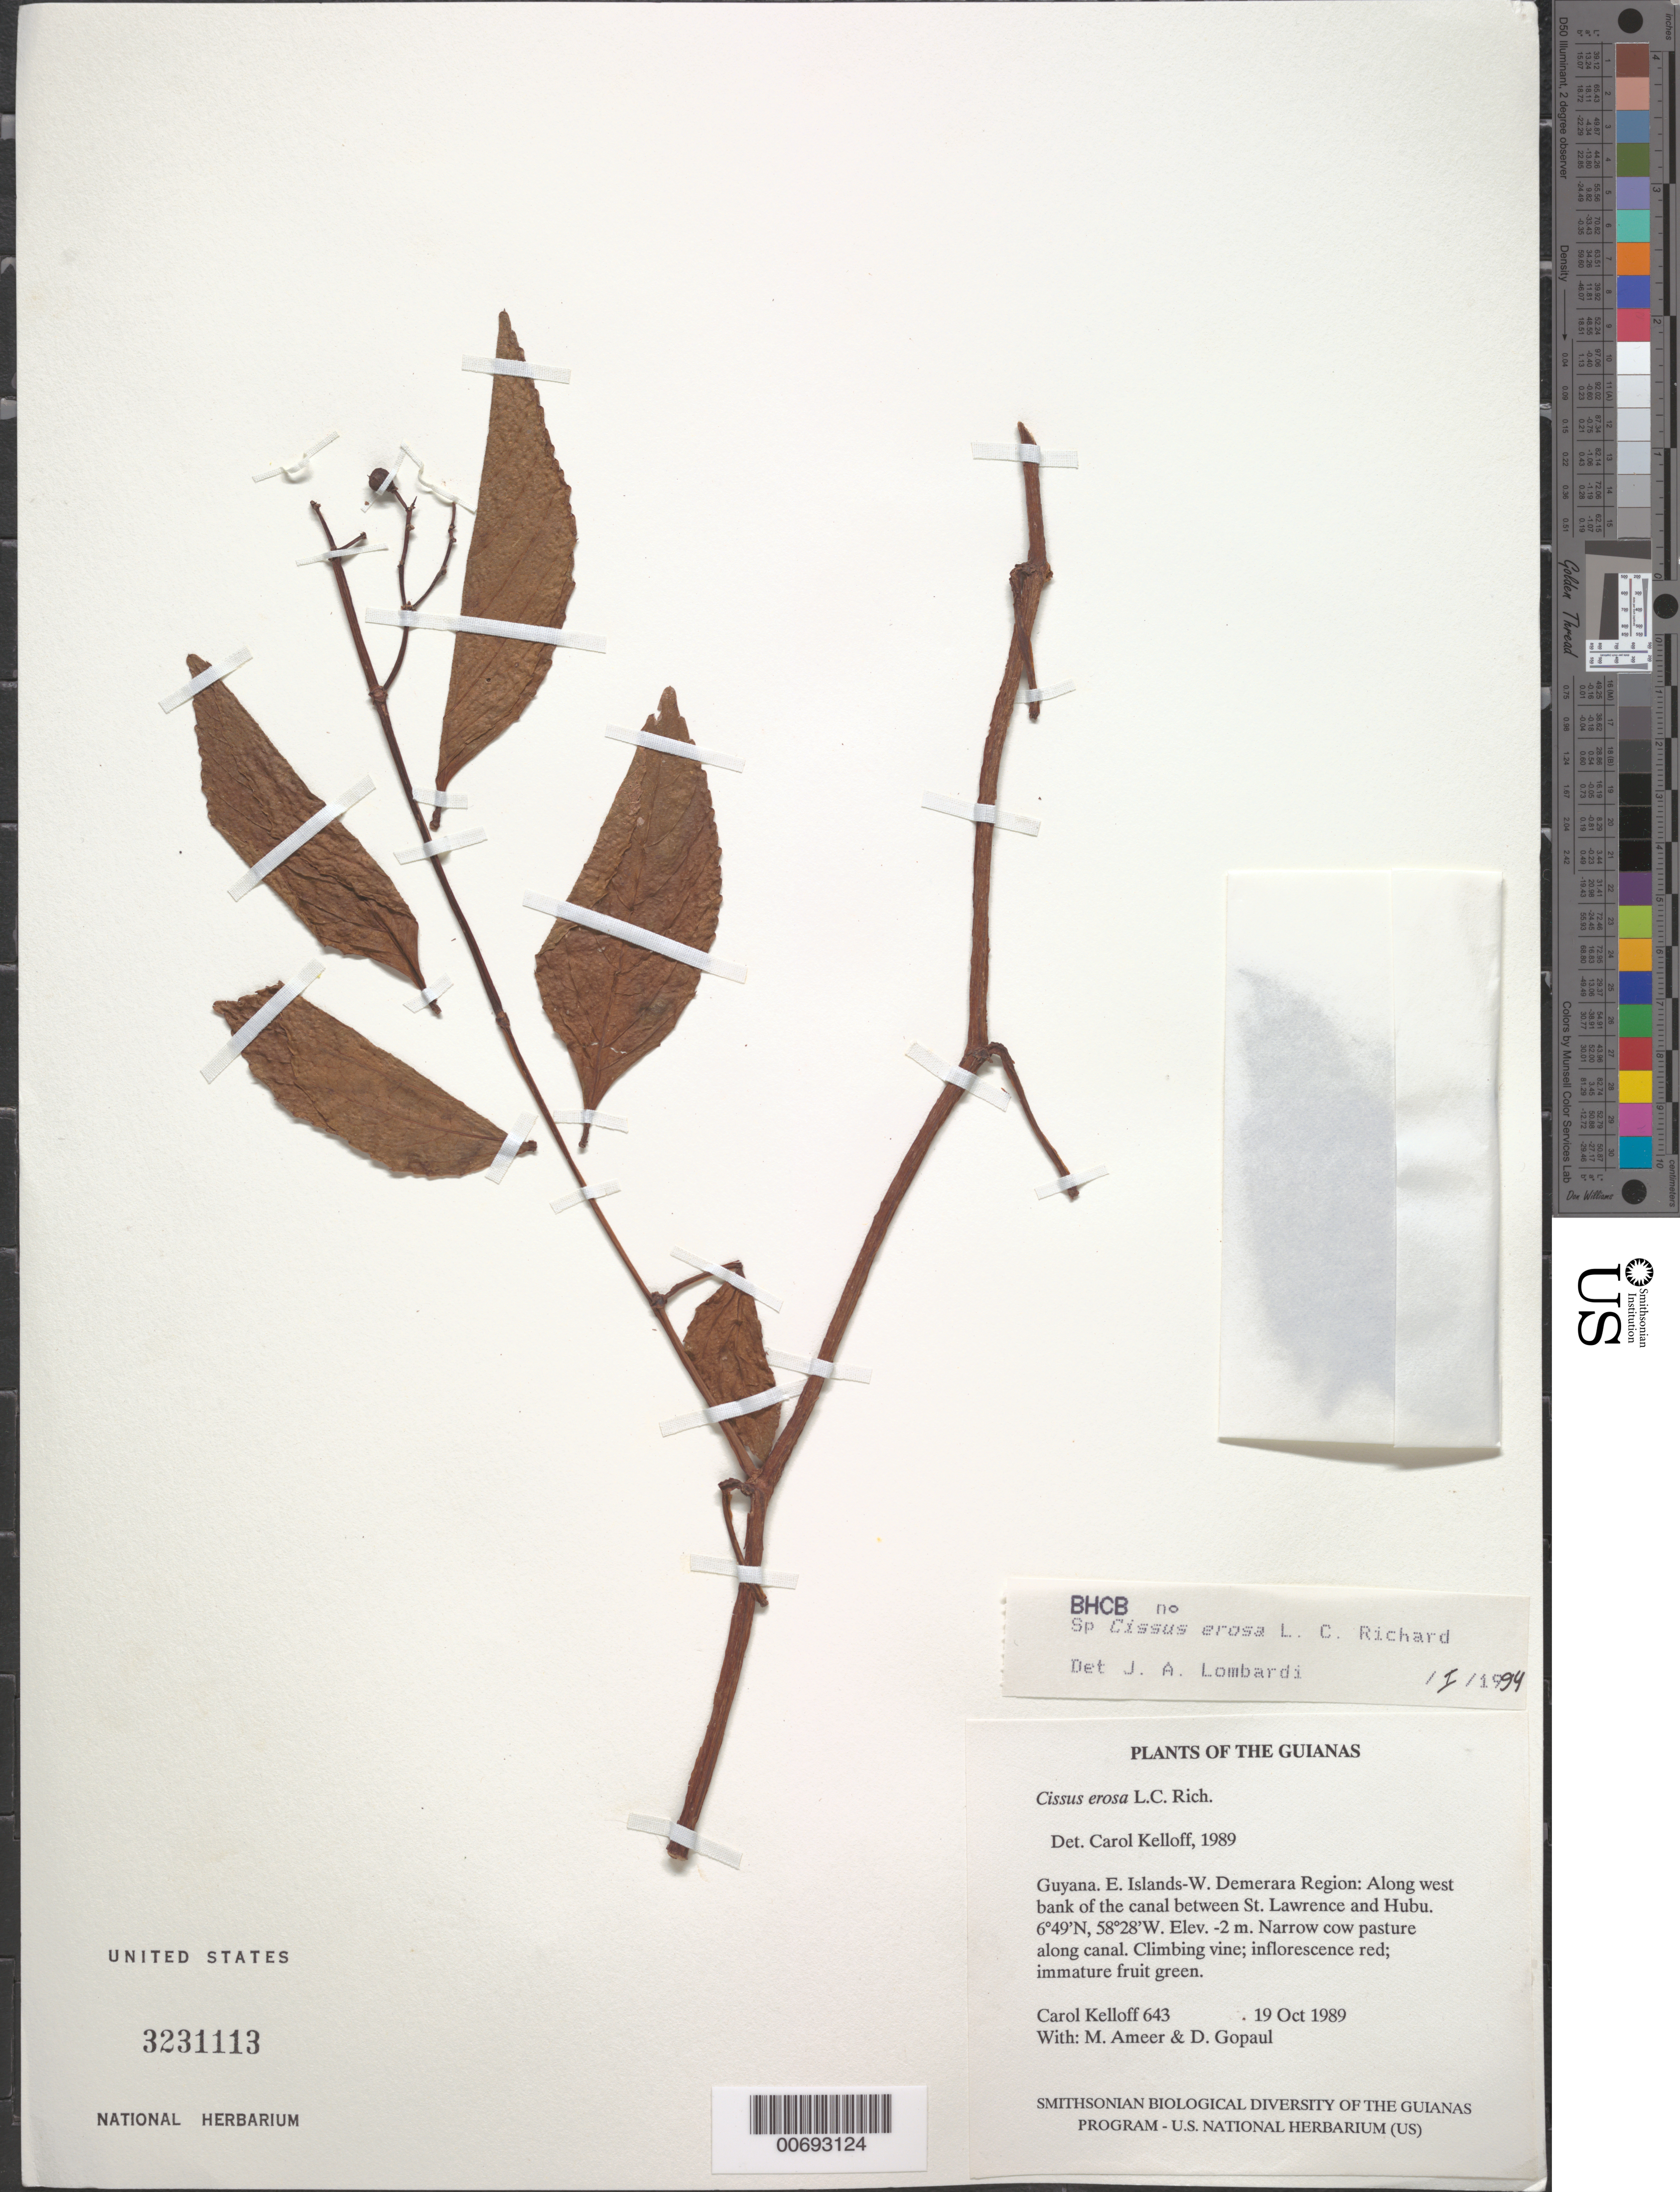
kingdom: Plantae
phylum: Tracheophyta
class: Magnoliopsida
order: Vitales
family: Vitaceae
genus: Cissus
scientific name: Cissus erosa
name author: Rich.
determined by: Kelloff, Carol L., (US), Smithsonian Institution - National Museum of Natural History (UNITED STATES)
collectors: C. L. Kelloff, M. Ameer & D. Gopaul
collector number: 643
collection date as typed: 19 October 1989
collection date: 1989-10-19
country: Guyana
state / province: Essequibo Isl-W. Demerara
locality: Along west bank of the canal between St. Lawrence and Hubu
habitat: Narrow cow pasture along canal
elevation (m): -2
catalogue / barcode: US 3231113